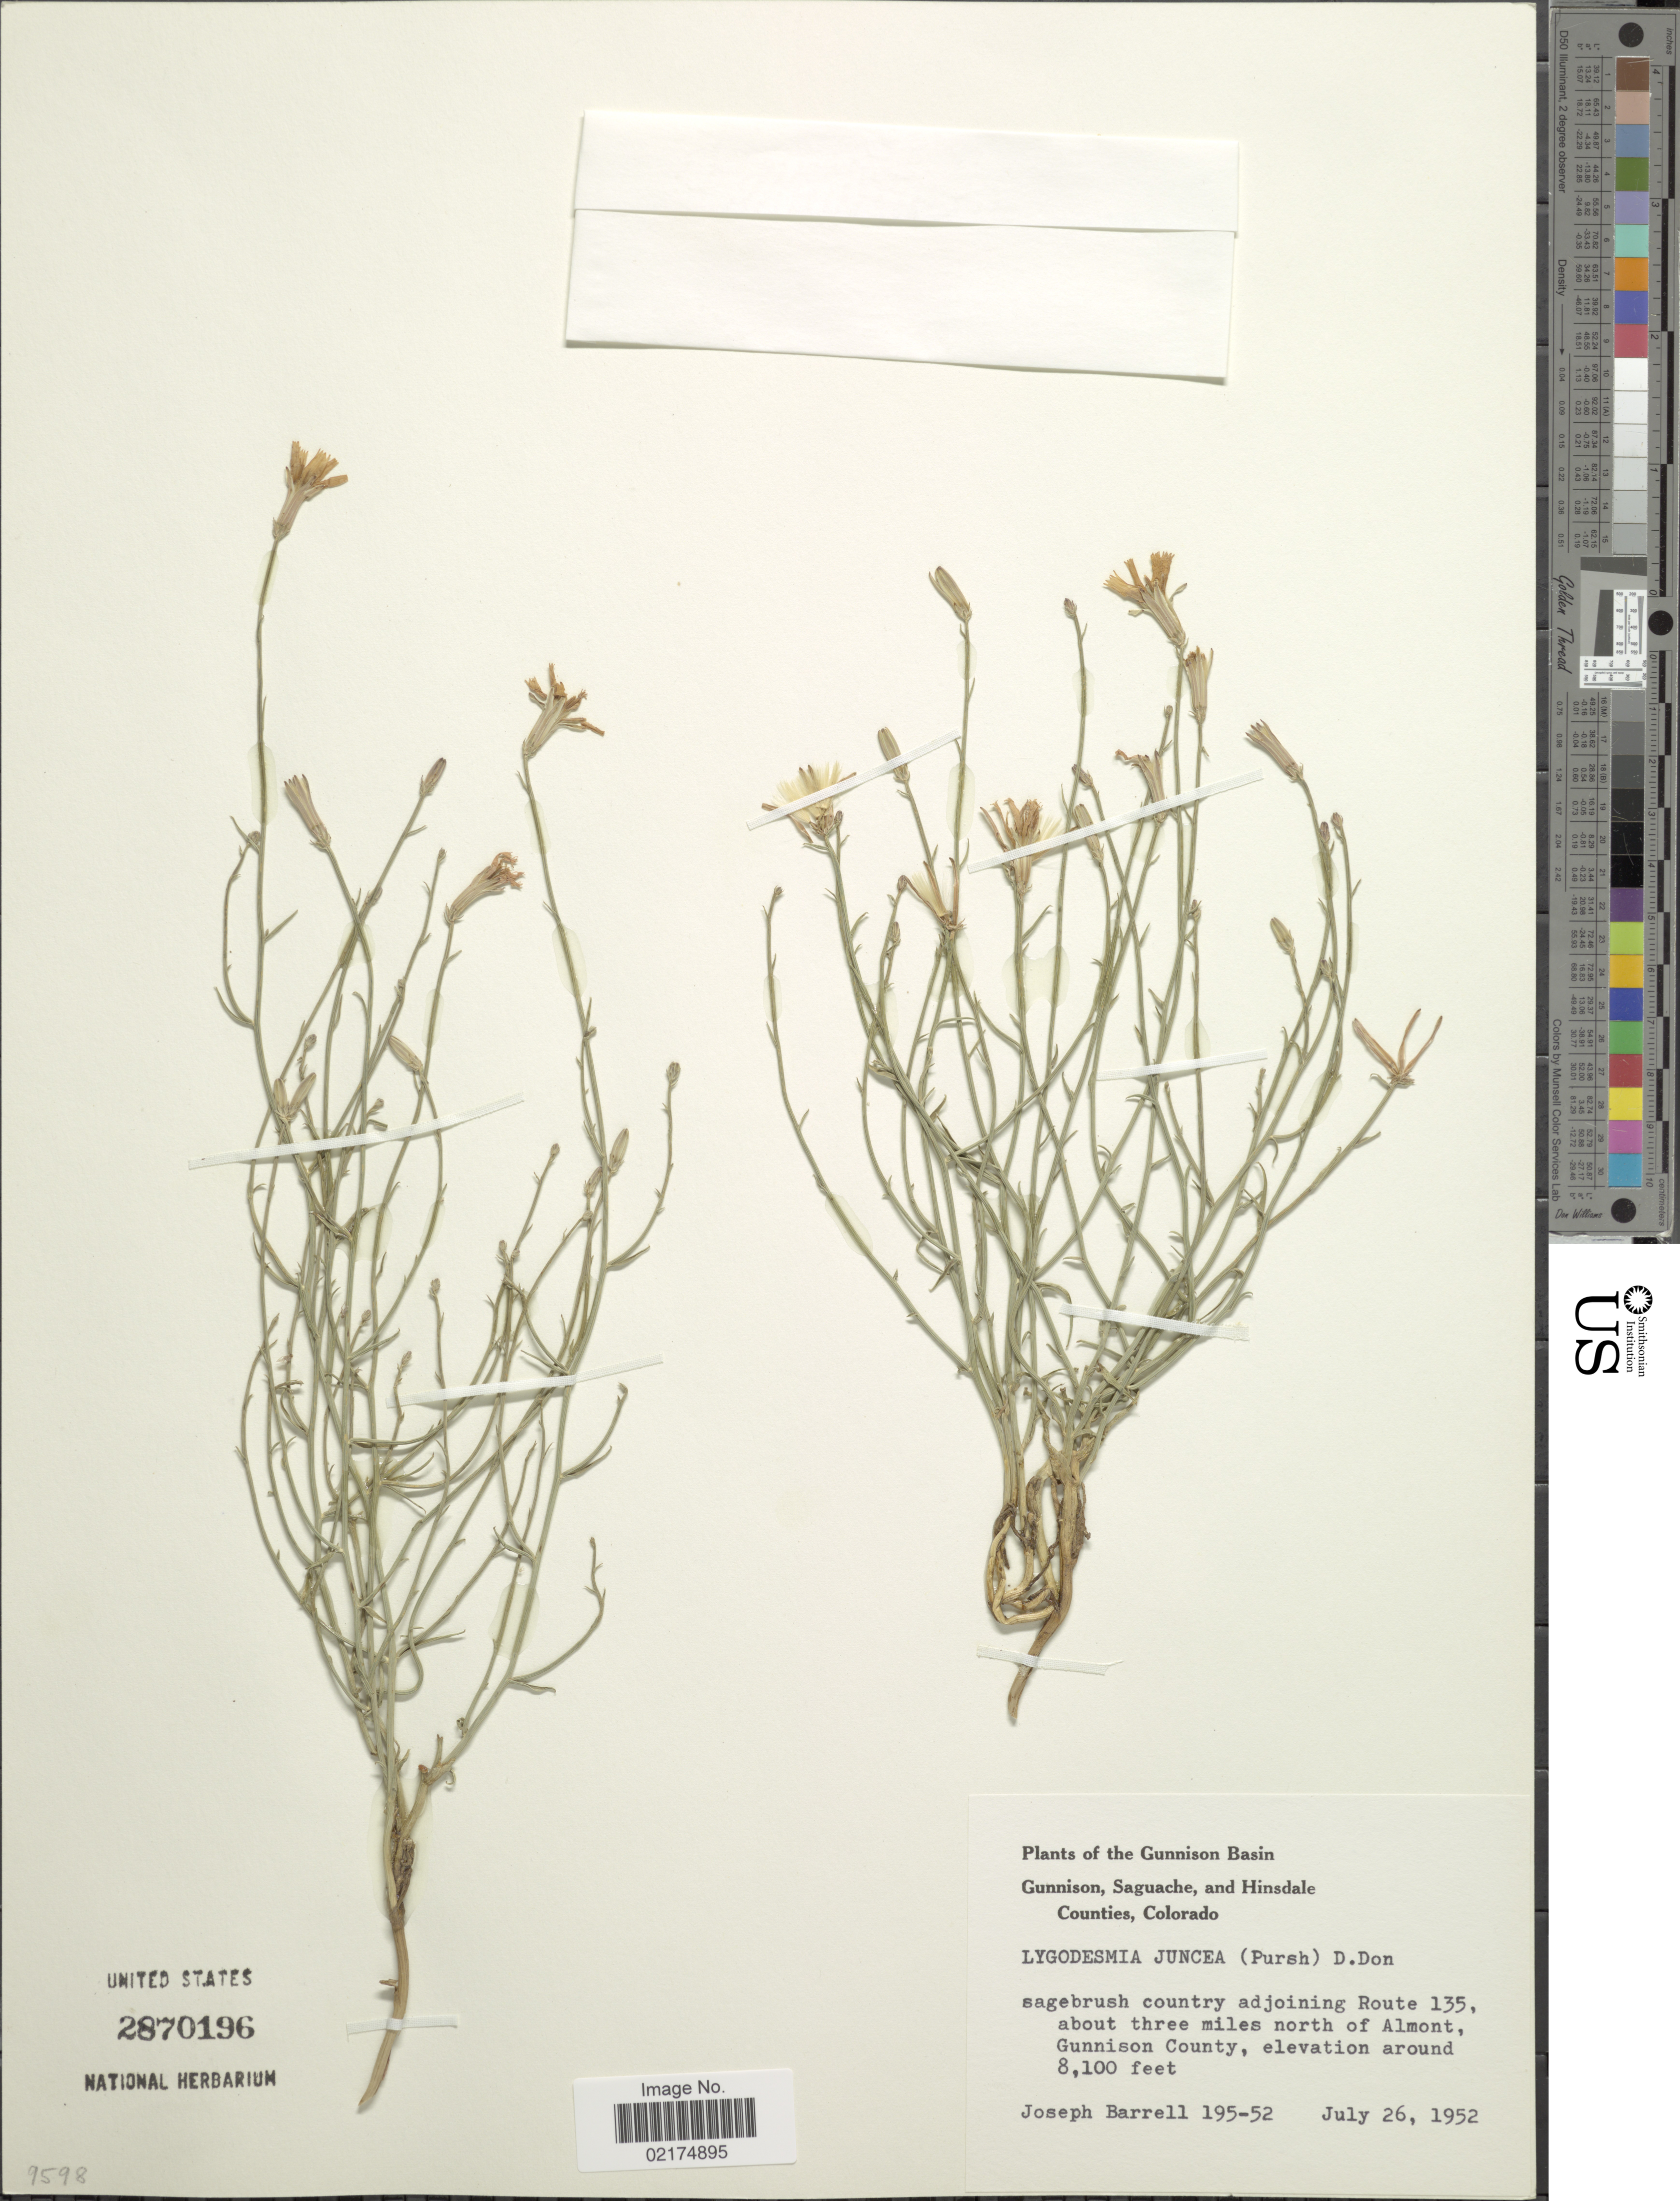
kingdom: Plantae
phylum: Tracheophyta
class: Magnoliopsida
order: Asterales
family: Asteraceae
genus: Lygodesmia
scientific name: Lygodesmia juncea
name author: D. Don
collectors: J. Barrell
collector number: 195-52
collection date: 1952-07-26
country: United States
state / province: Colorado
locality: Gunnison Basin, Gunnison, Saguache, and Hinsdale Counties, sagebrush country adjoining Route 135, about three miles north of Almont, Gunnison County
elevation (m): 2469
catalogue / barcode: US 2870196